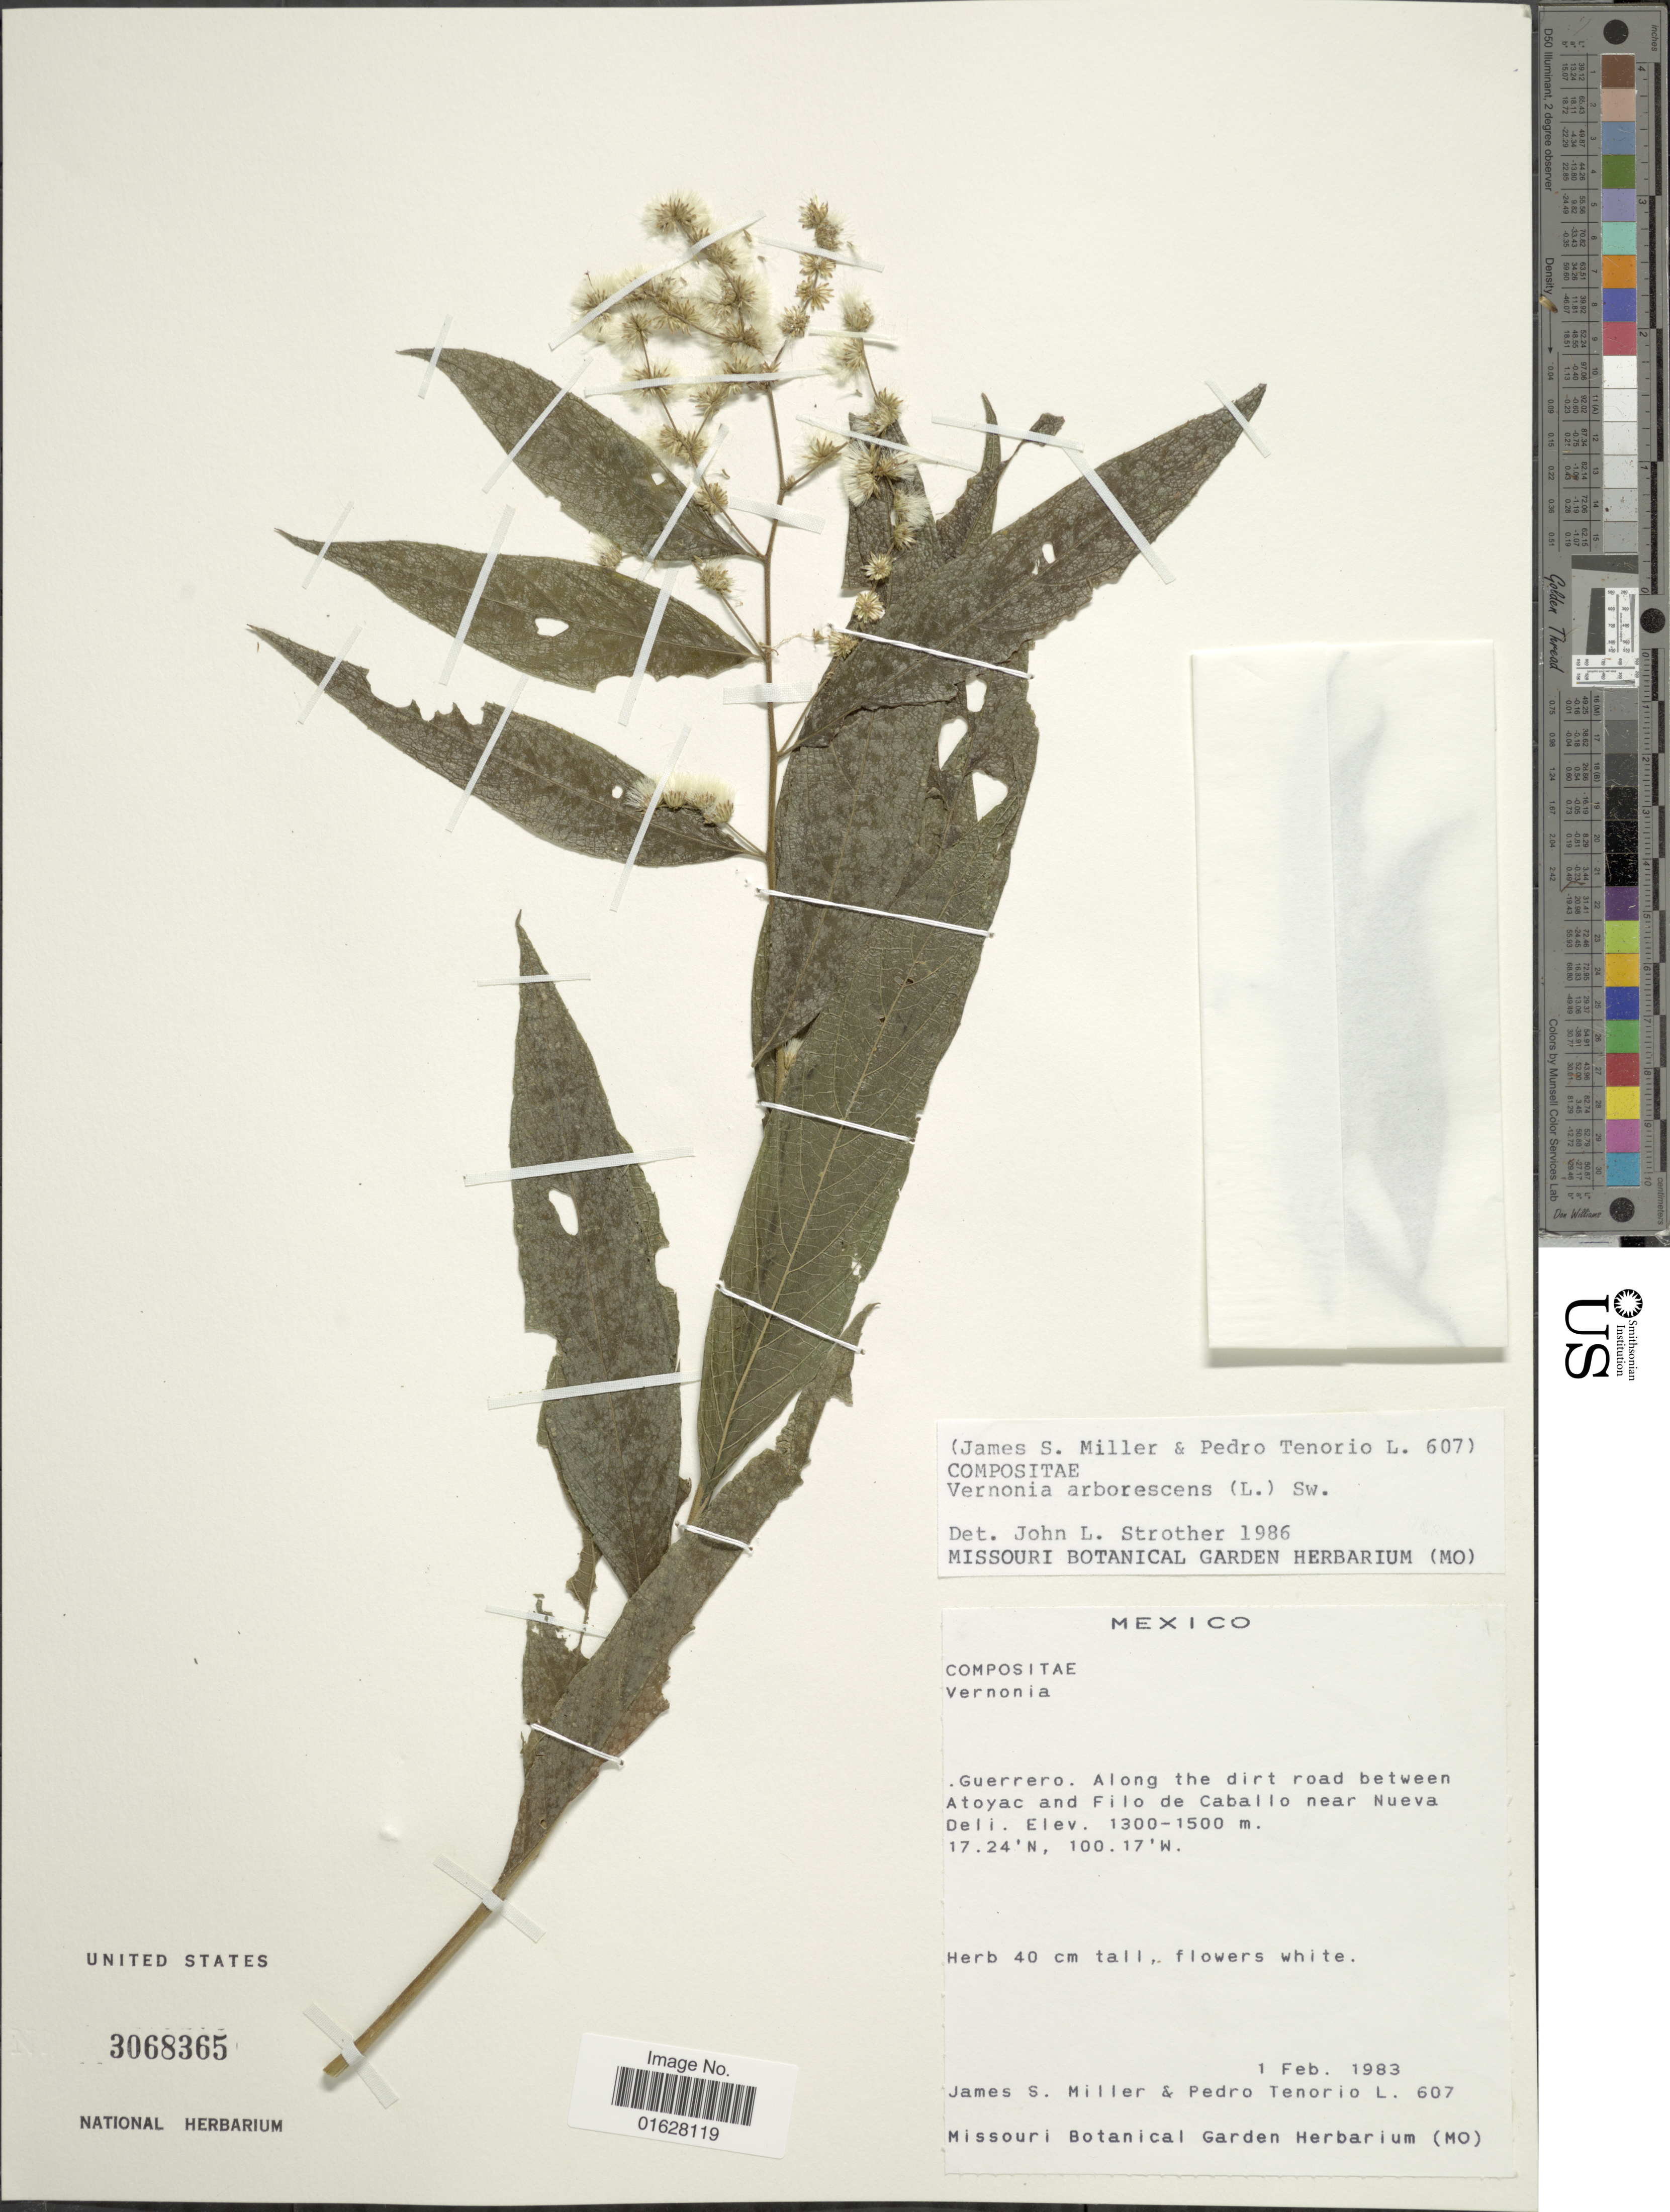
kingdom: Plantae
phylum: Tracheophyta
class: Magnoliopsida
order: Asterales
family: Asteraceae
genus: Lepidaploa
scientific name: Lepidaploa canescens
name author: (Kunth) H. Rob.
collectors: J. S. Miller & P. Tenorio L.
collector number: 607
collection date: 1983-02-01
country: Mexico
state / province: Guerrero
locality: Mexico. Guerrero. Along the dirt road between Atoyac and Filo de Caballo near Nueva Deli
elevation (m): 1300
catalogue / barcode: US 3068365